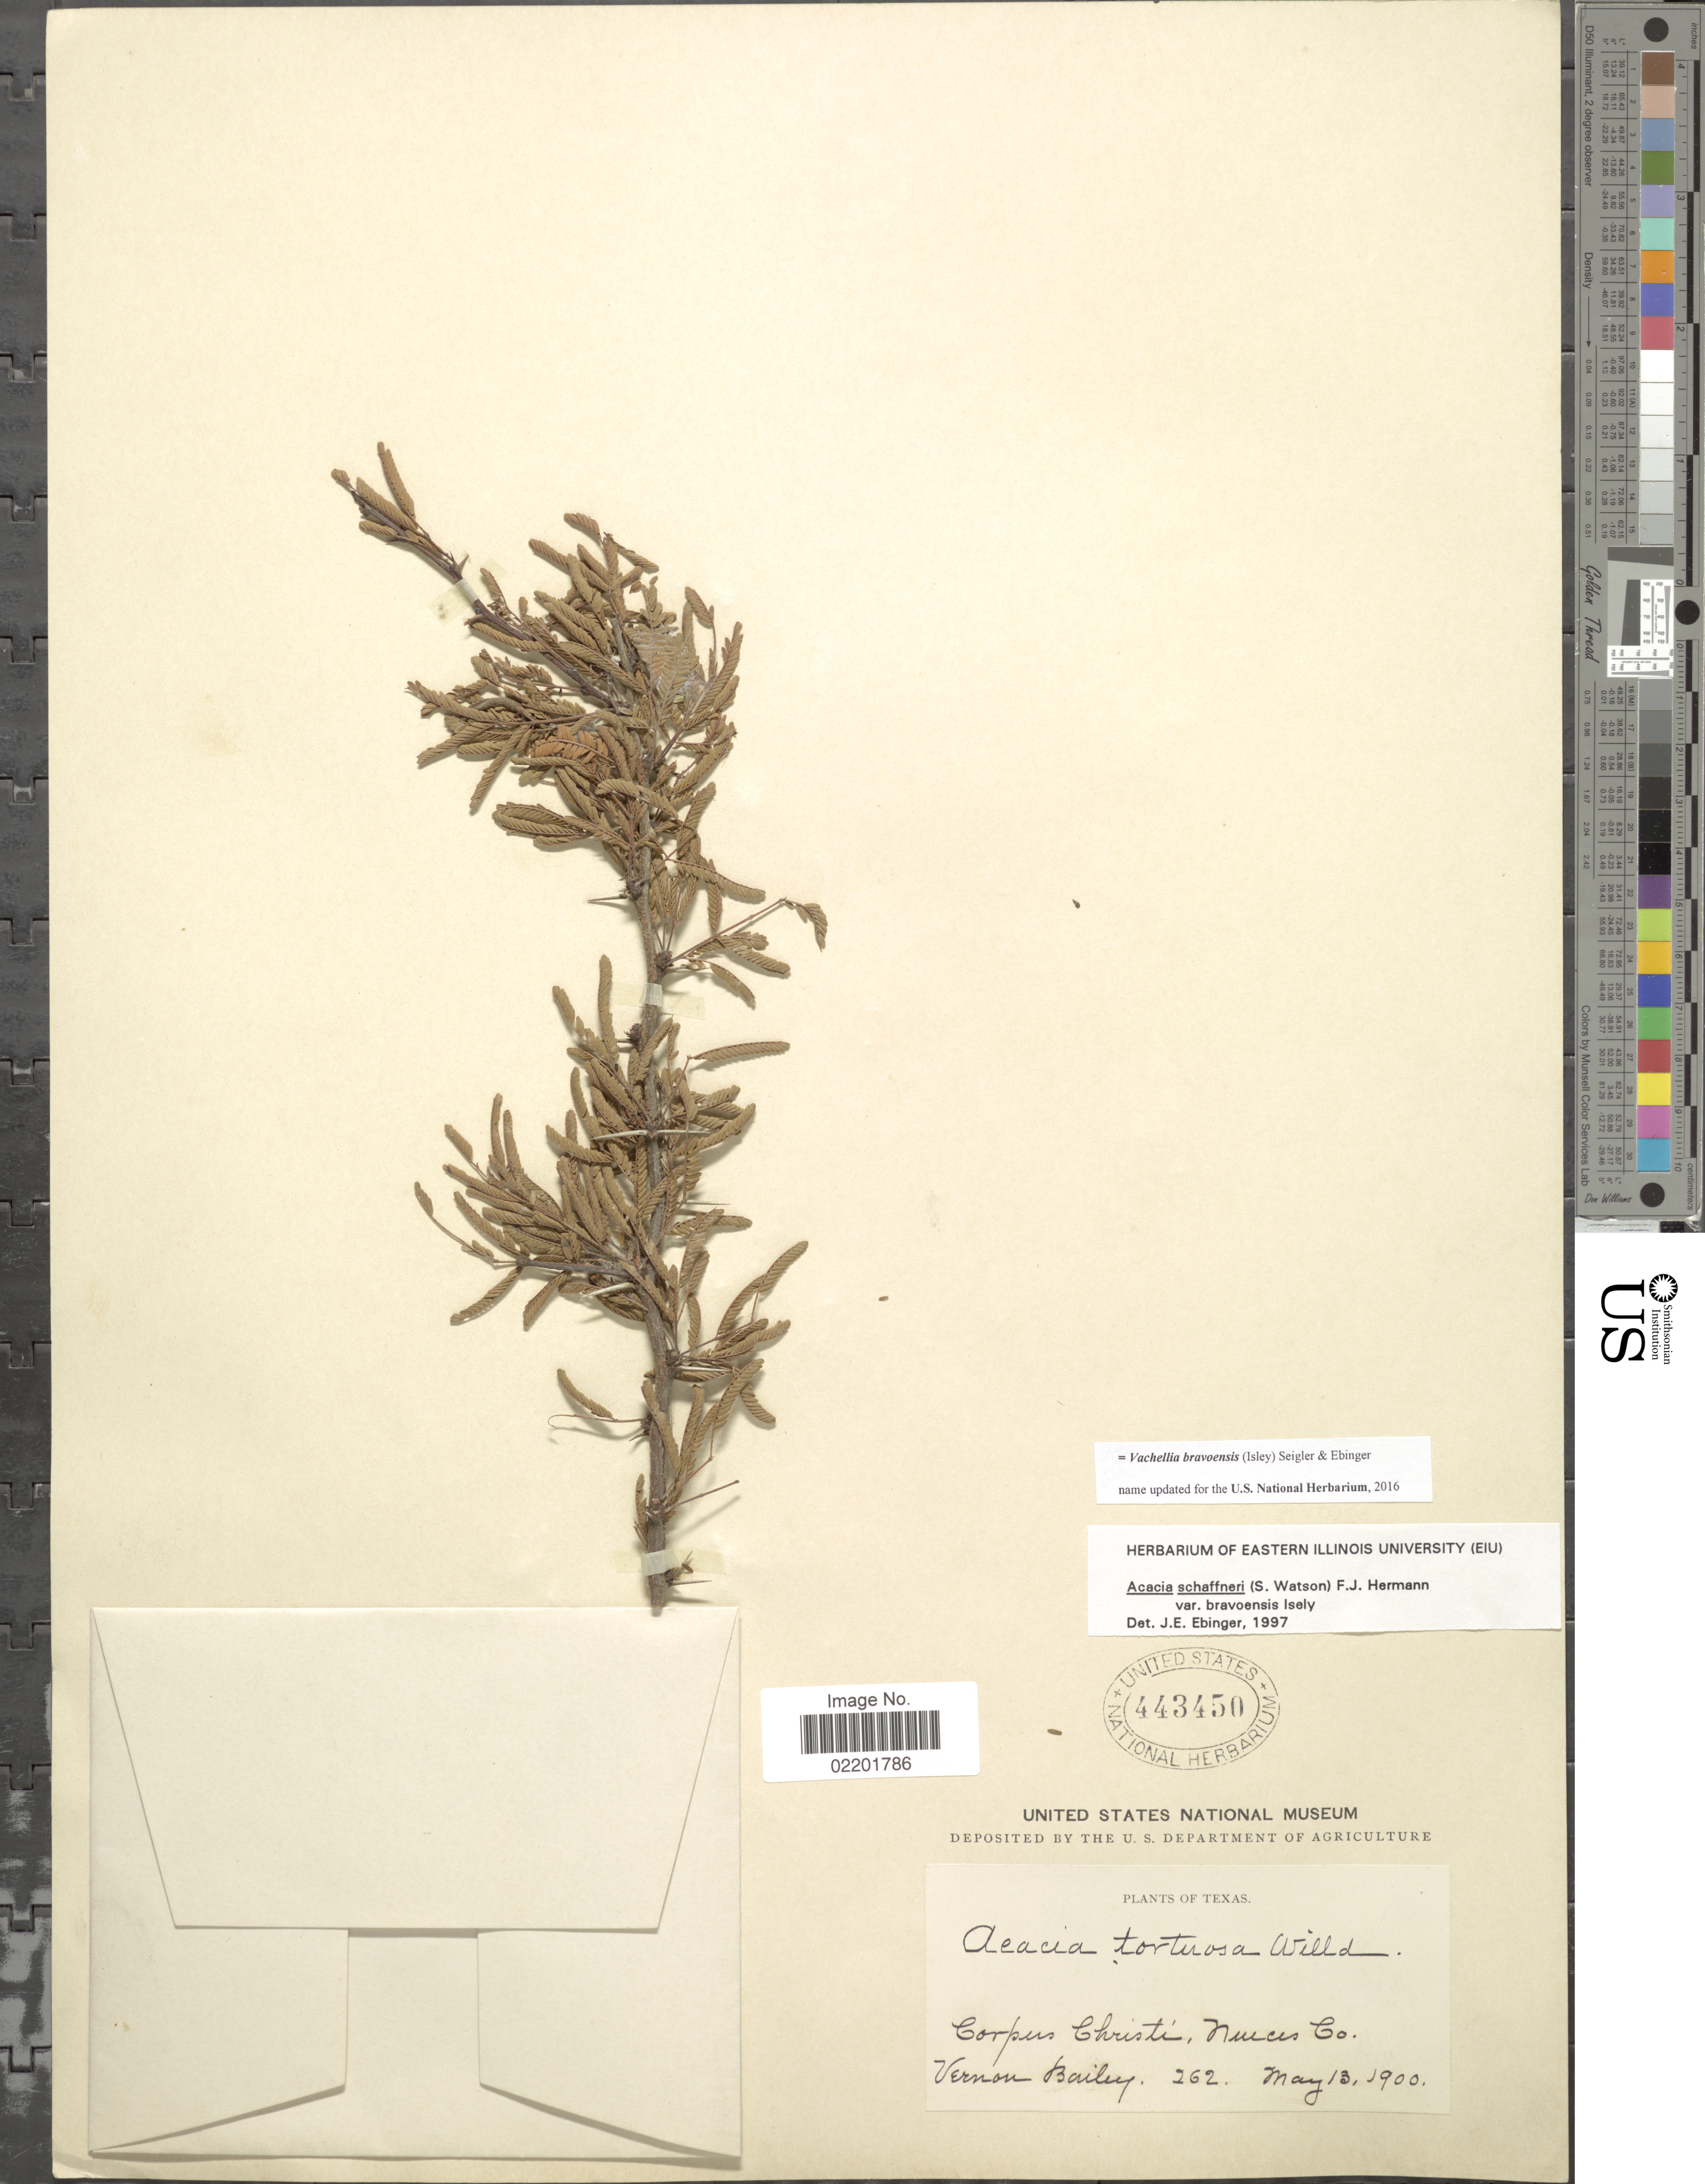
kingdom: Plantae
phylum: Tracheophyta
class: Magnoliopsida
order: Fabales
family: Fabaceae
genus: Vachellia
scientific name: Vachellia bravoensis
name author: (Isely) Seigler & Ebinger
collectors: V. O. Bailey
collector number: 262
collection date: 1900-05-13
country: United States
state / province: Texas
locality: Corpus Christi, Nueces Co.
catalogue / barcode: US 443450